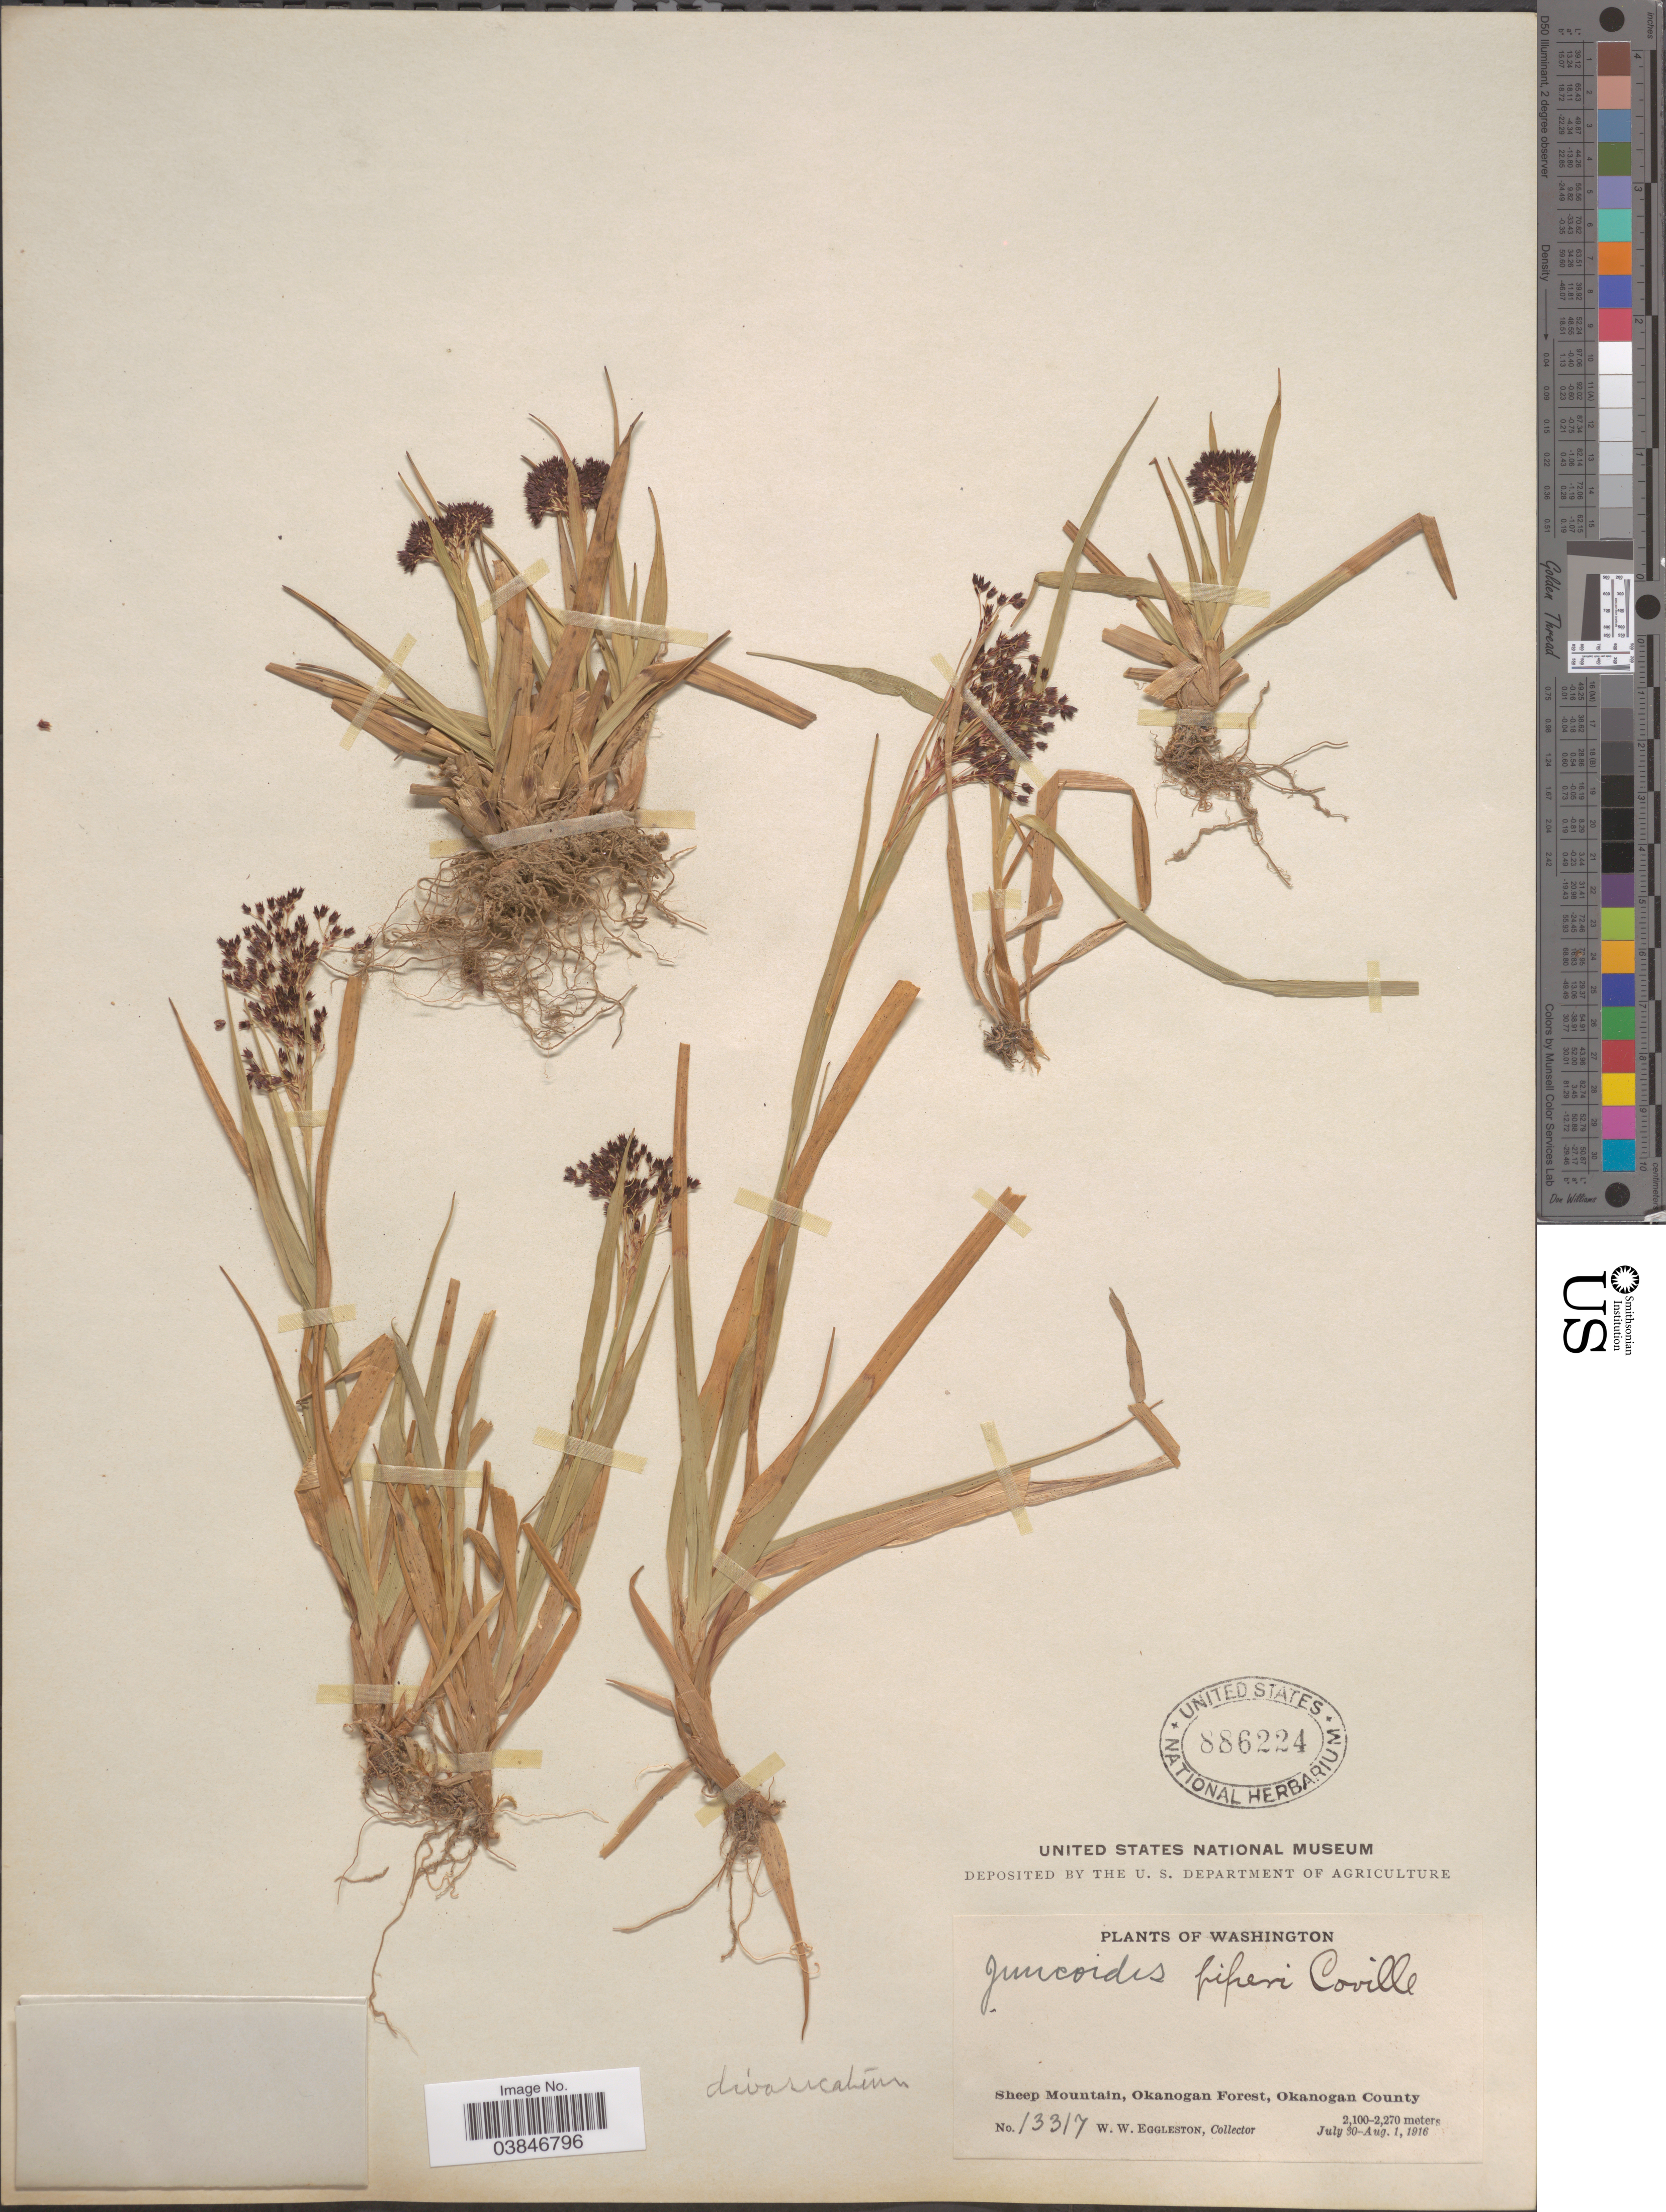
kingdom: Plantae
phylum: Tracheophyta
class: Liliopsida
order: Poales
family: Juncaceae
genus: Luzula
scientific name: Luzula piperi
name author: (Coville) M.E. Jones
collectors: W. W. Eggleston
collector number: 13317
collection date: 1916-07-30/1916-08-01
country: United States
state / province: Washington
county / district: Okanogan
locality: Sheep Mountain, Okanogan Forest, Okanogan County.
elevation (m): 2100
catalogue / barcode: US 886224